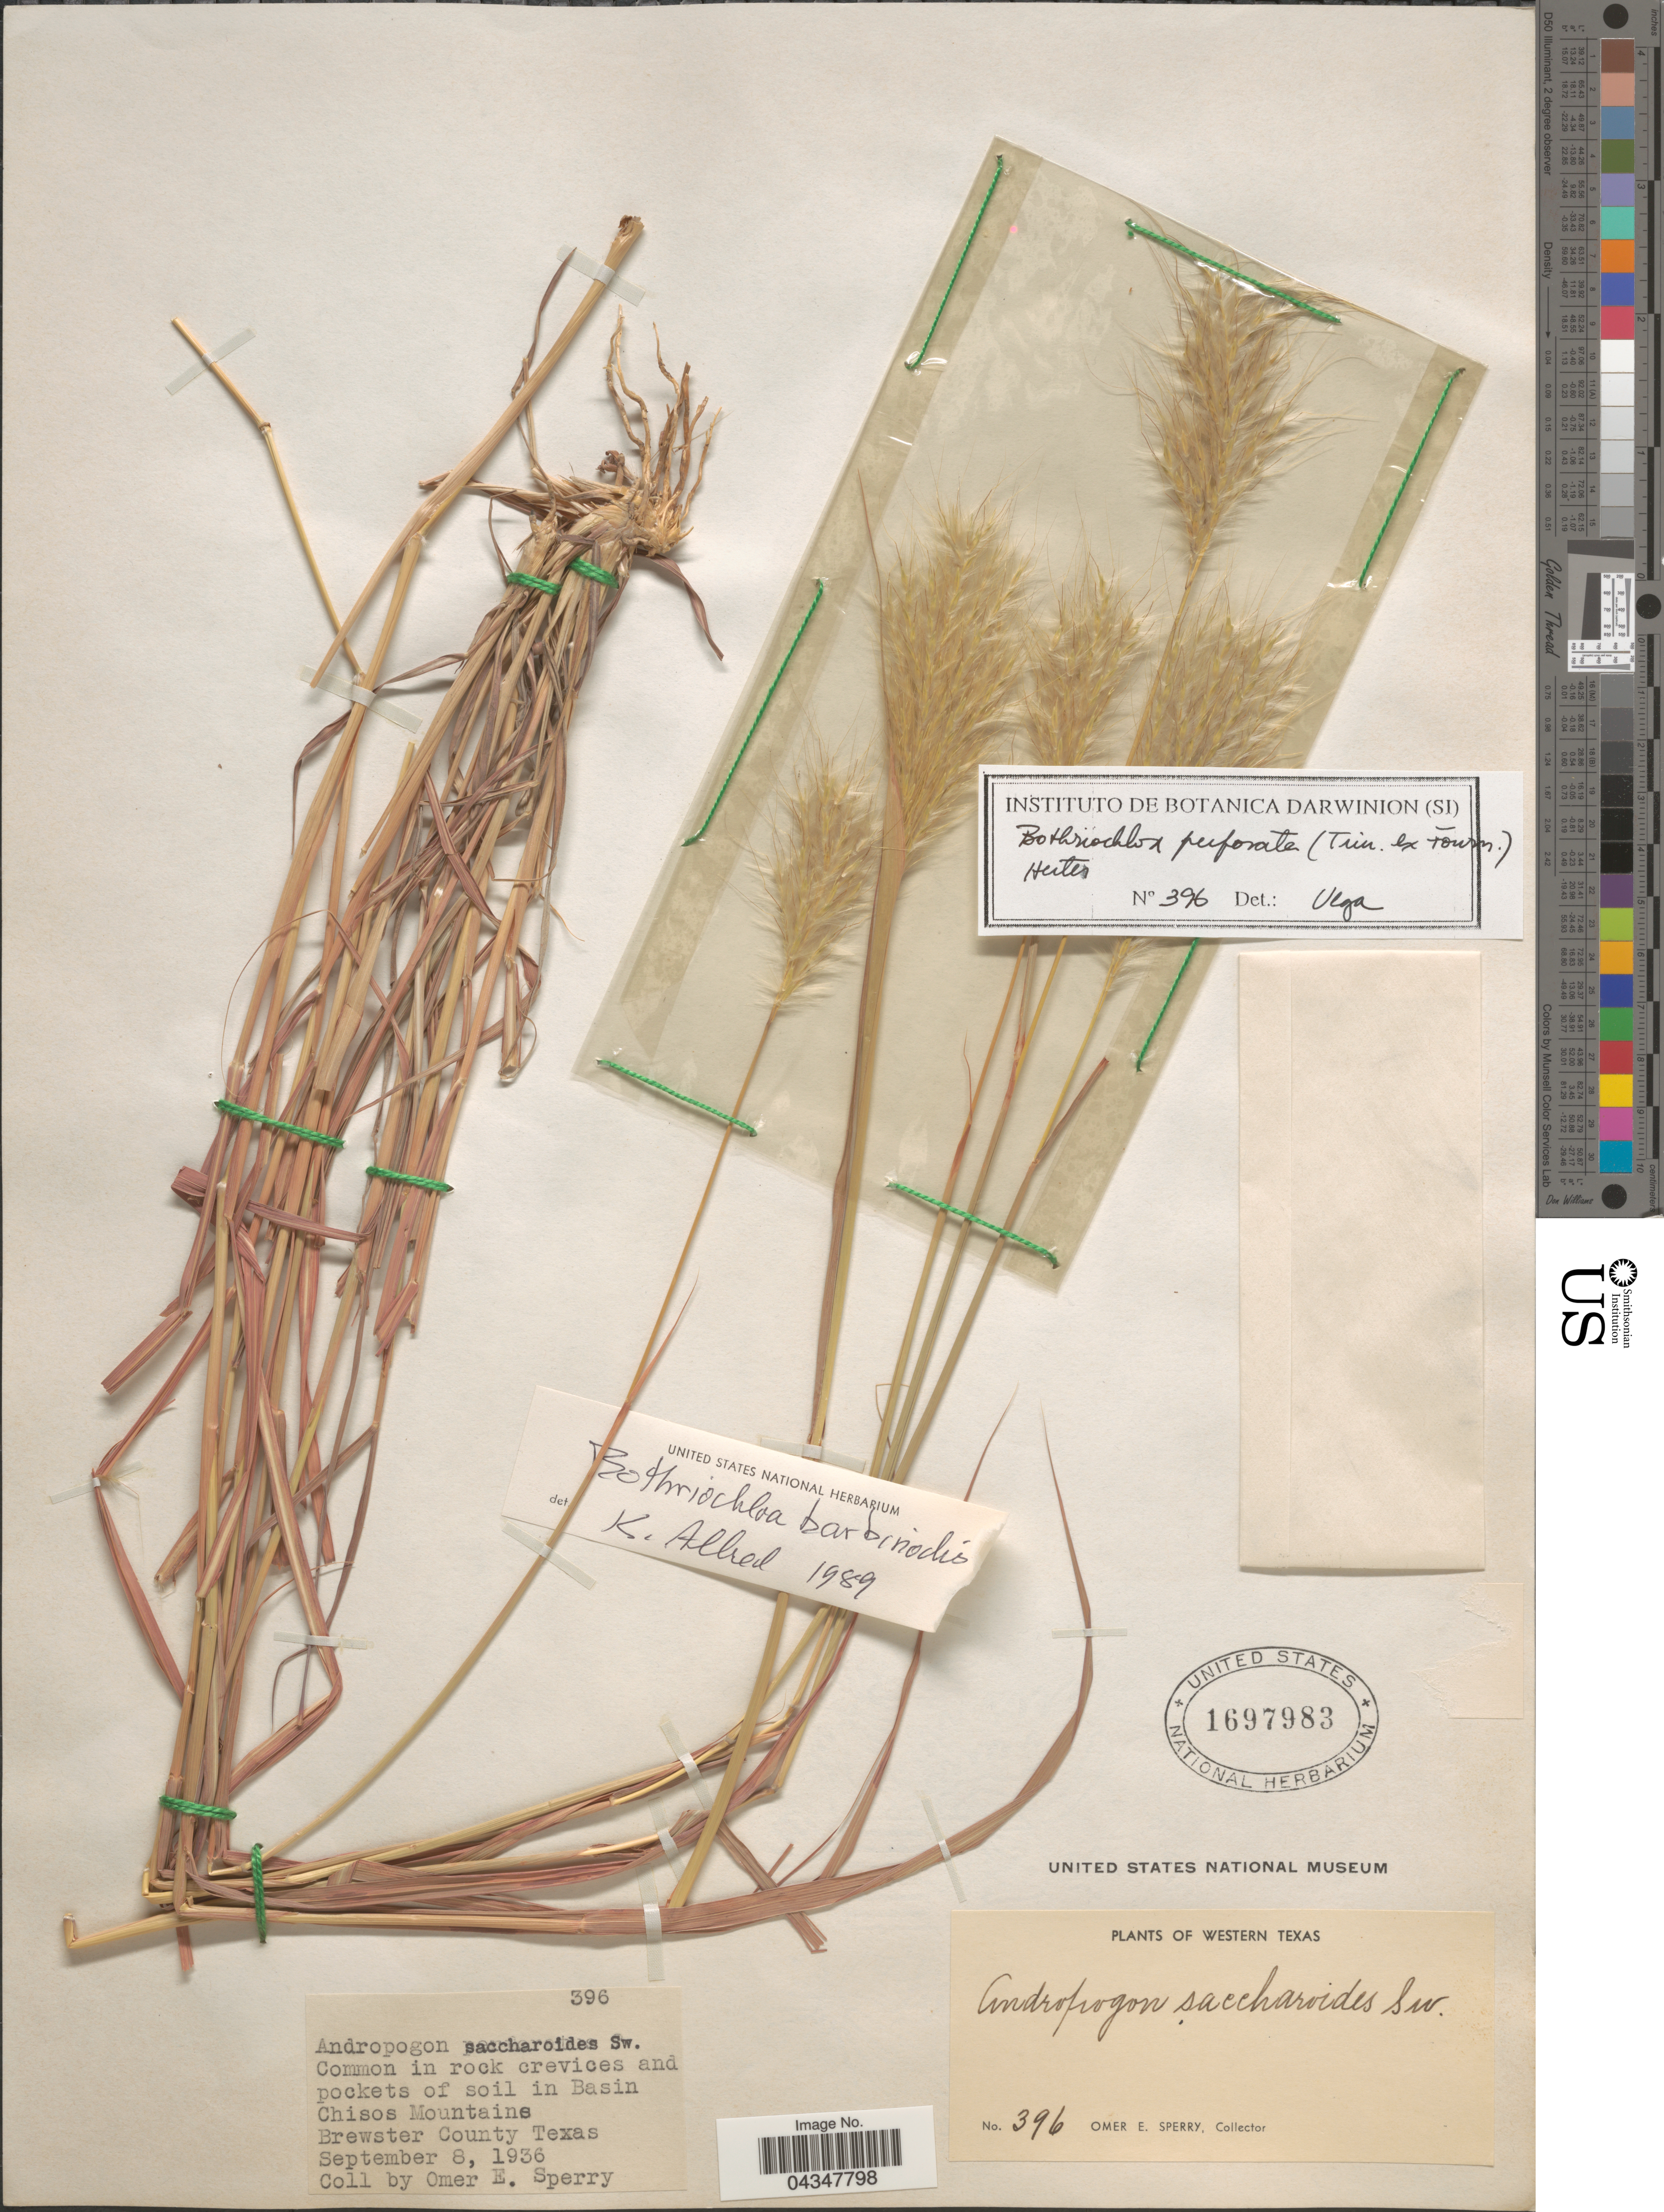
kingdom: Plantae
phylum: Tracheophyta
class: Liliopsida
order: Poales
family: Poaceae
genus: Bothriochloa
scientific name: Bothriochloa perforata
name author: (Trin. ex E. Fourn.) Herter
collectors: O. E. Sperry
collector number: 396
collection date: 1936-09-08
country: United States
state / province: Texas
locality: Chisos Mountains. Brewster County.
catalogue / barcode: US 1697983